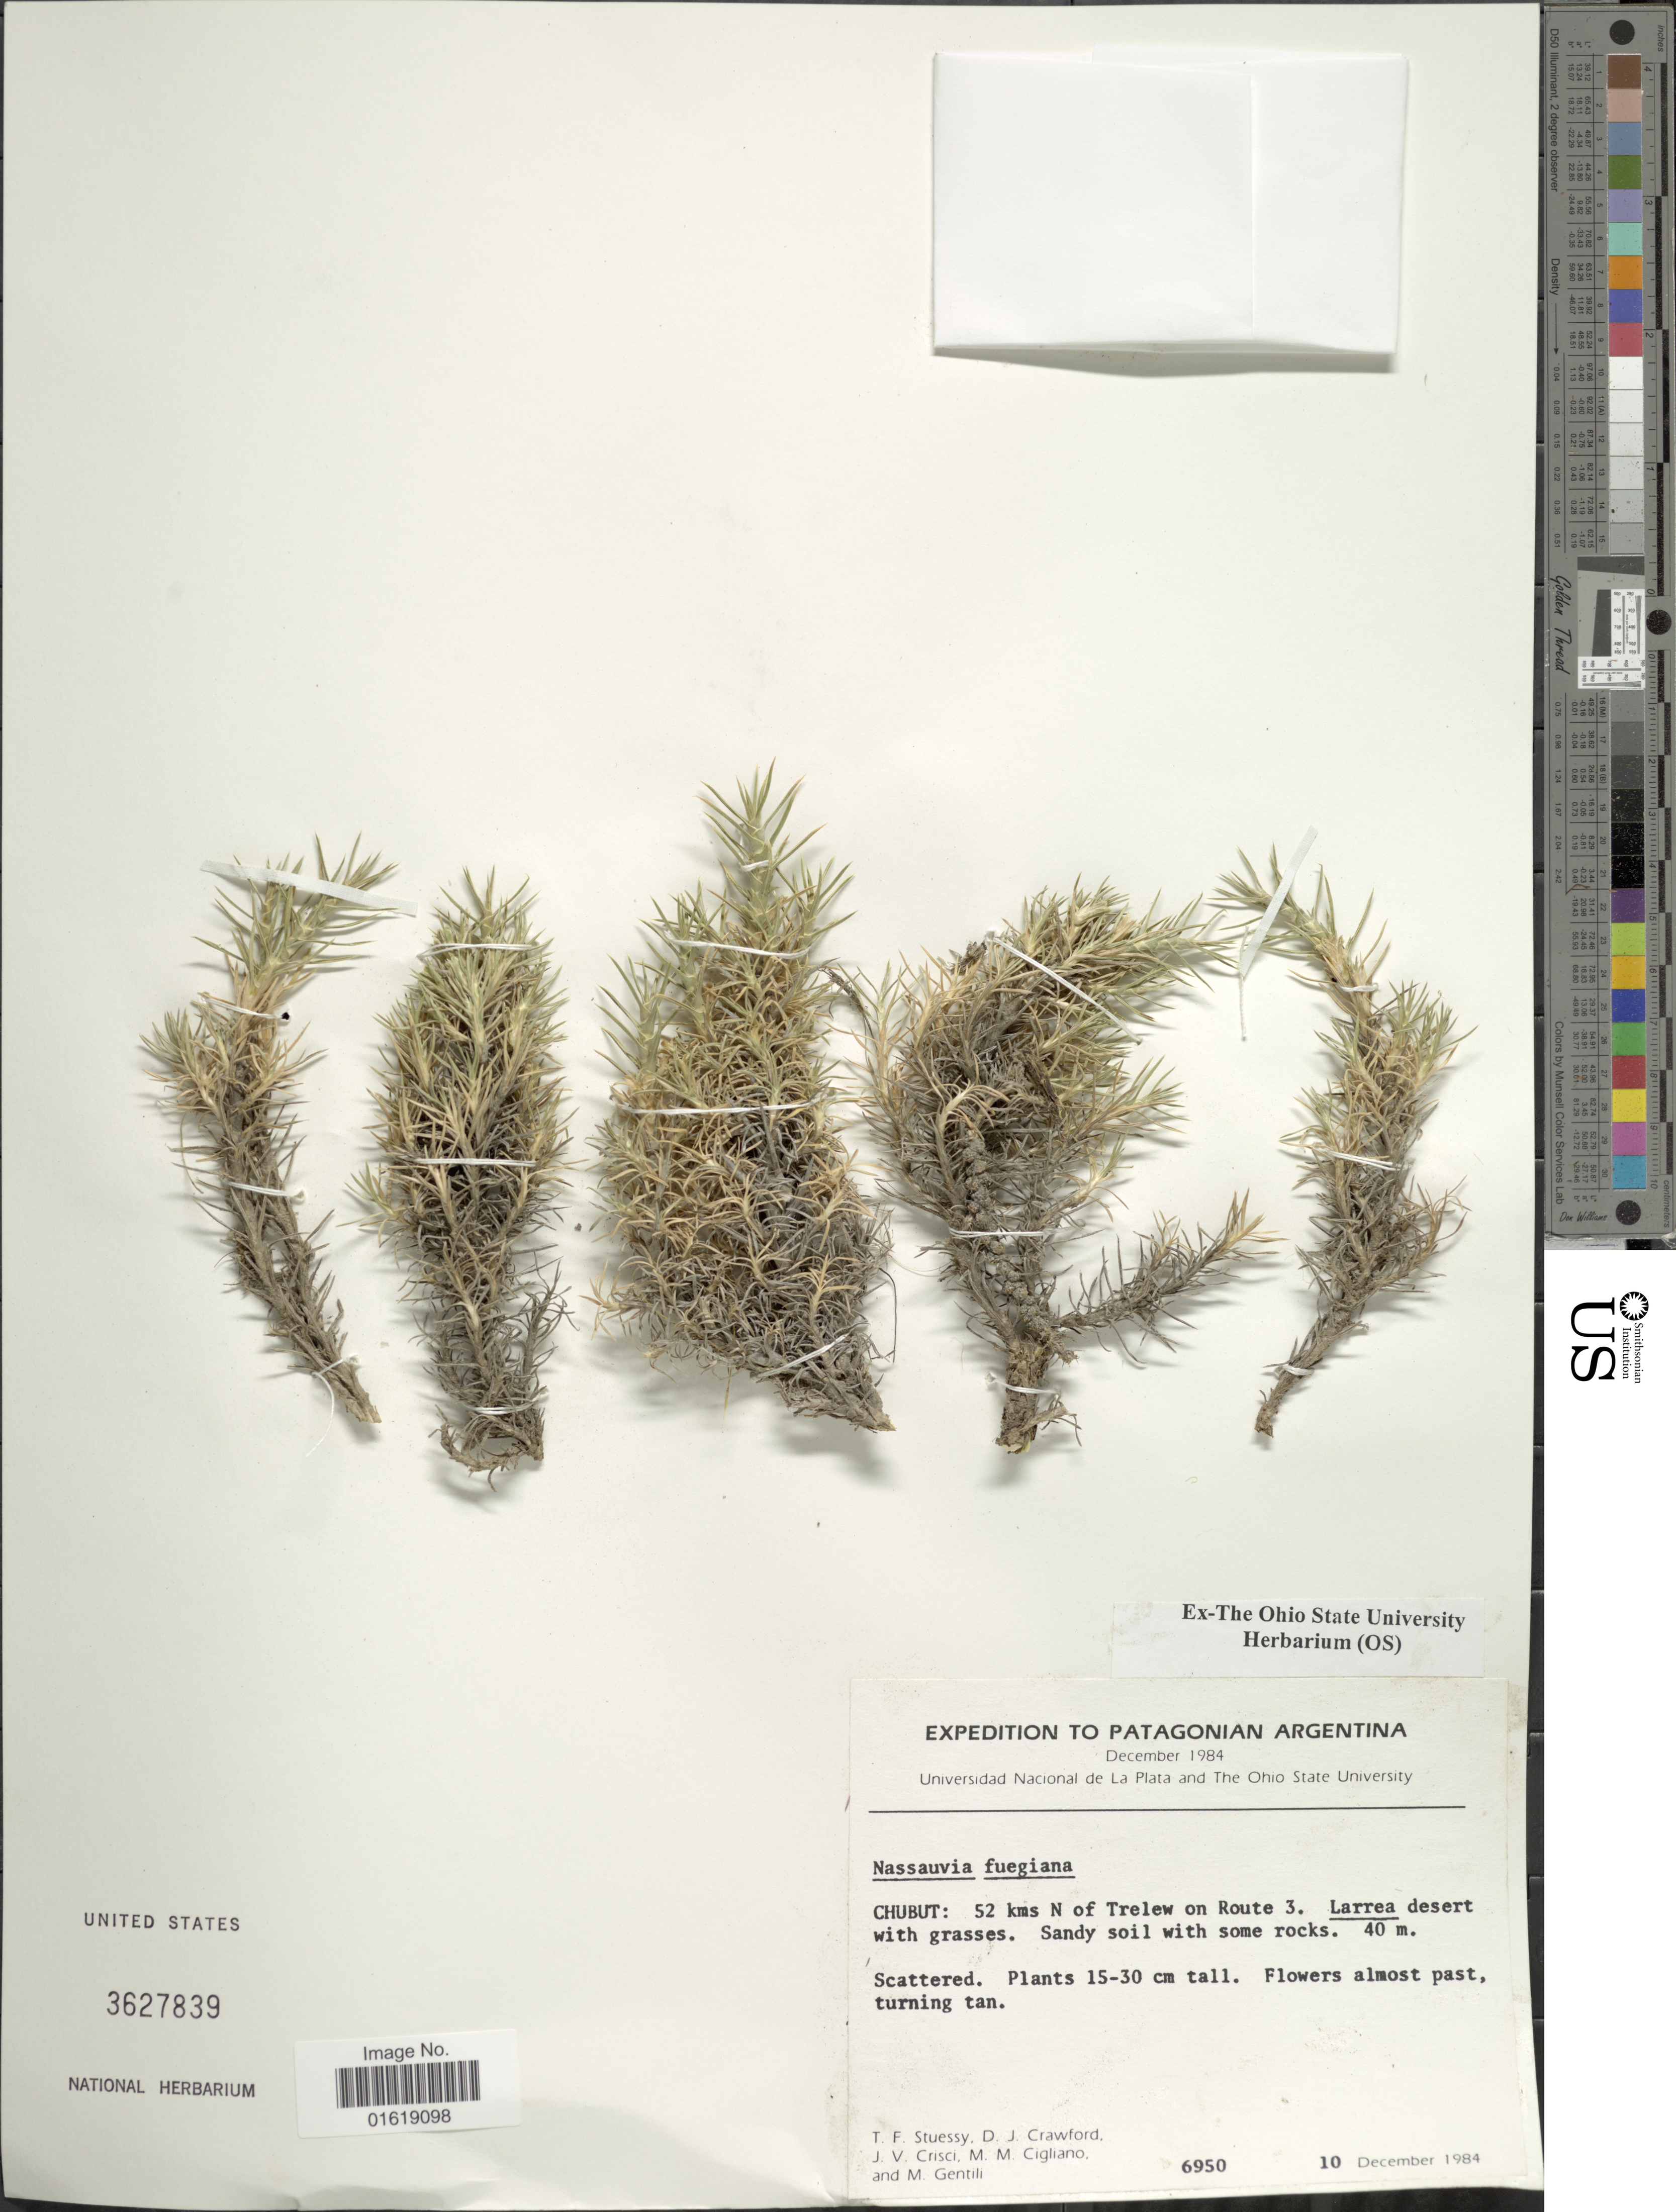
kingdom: Plantae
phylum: Tracheophyta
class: Magnoliopsida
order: Asterales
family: Asteraceae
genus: Nassauvia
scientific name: Nassauvia fuegiana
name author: (Speg.) Cabrera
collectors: T. Stuessy, D. Crawford, J. Crisci, M. Cigliano & M. Gentili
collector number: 6950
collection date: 1984-12-10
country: Argentina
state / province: Chubut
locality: Chubut: 52 kms N of Trelew on Route 3.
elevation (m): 40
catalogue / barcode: US 3627839